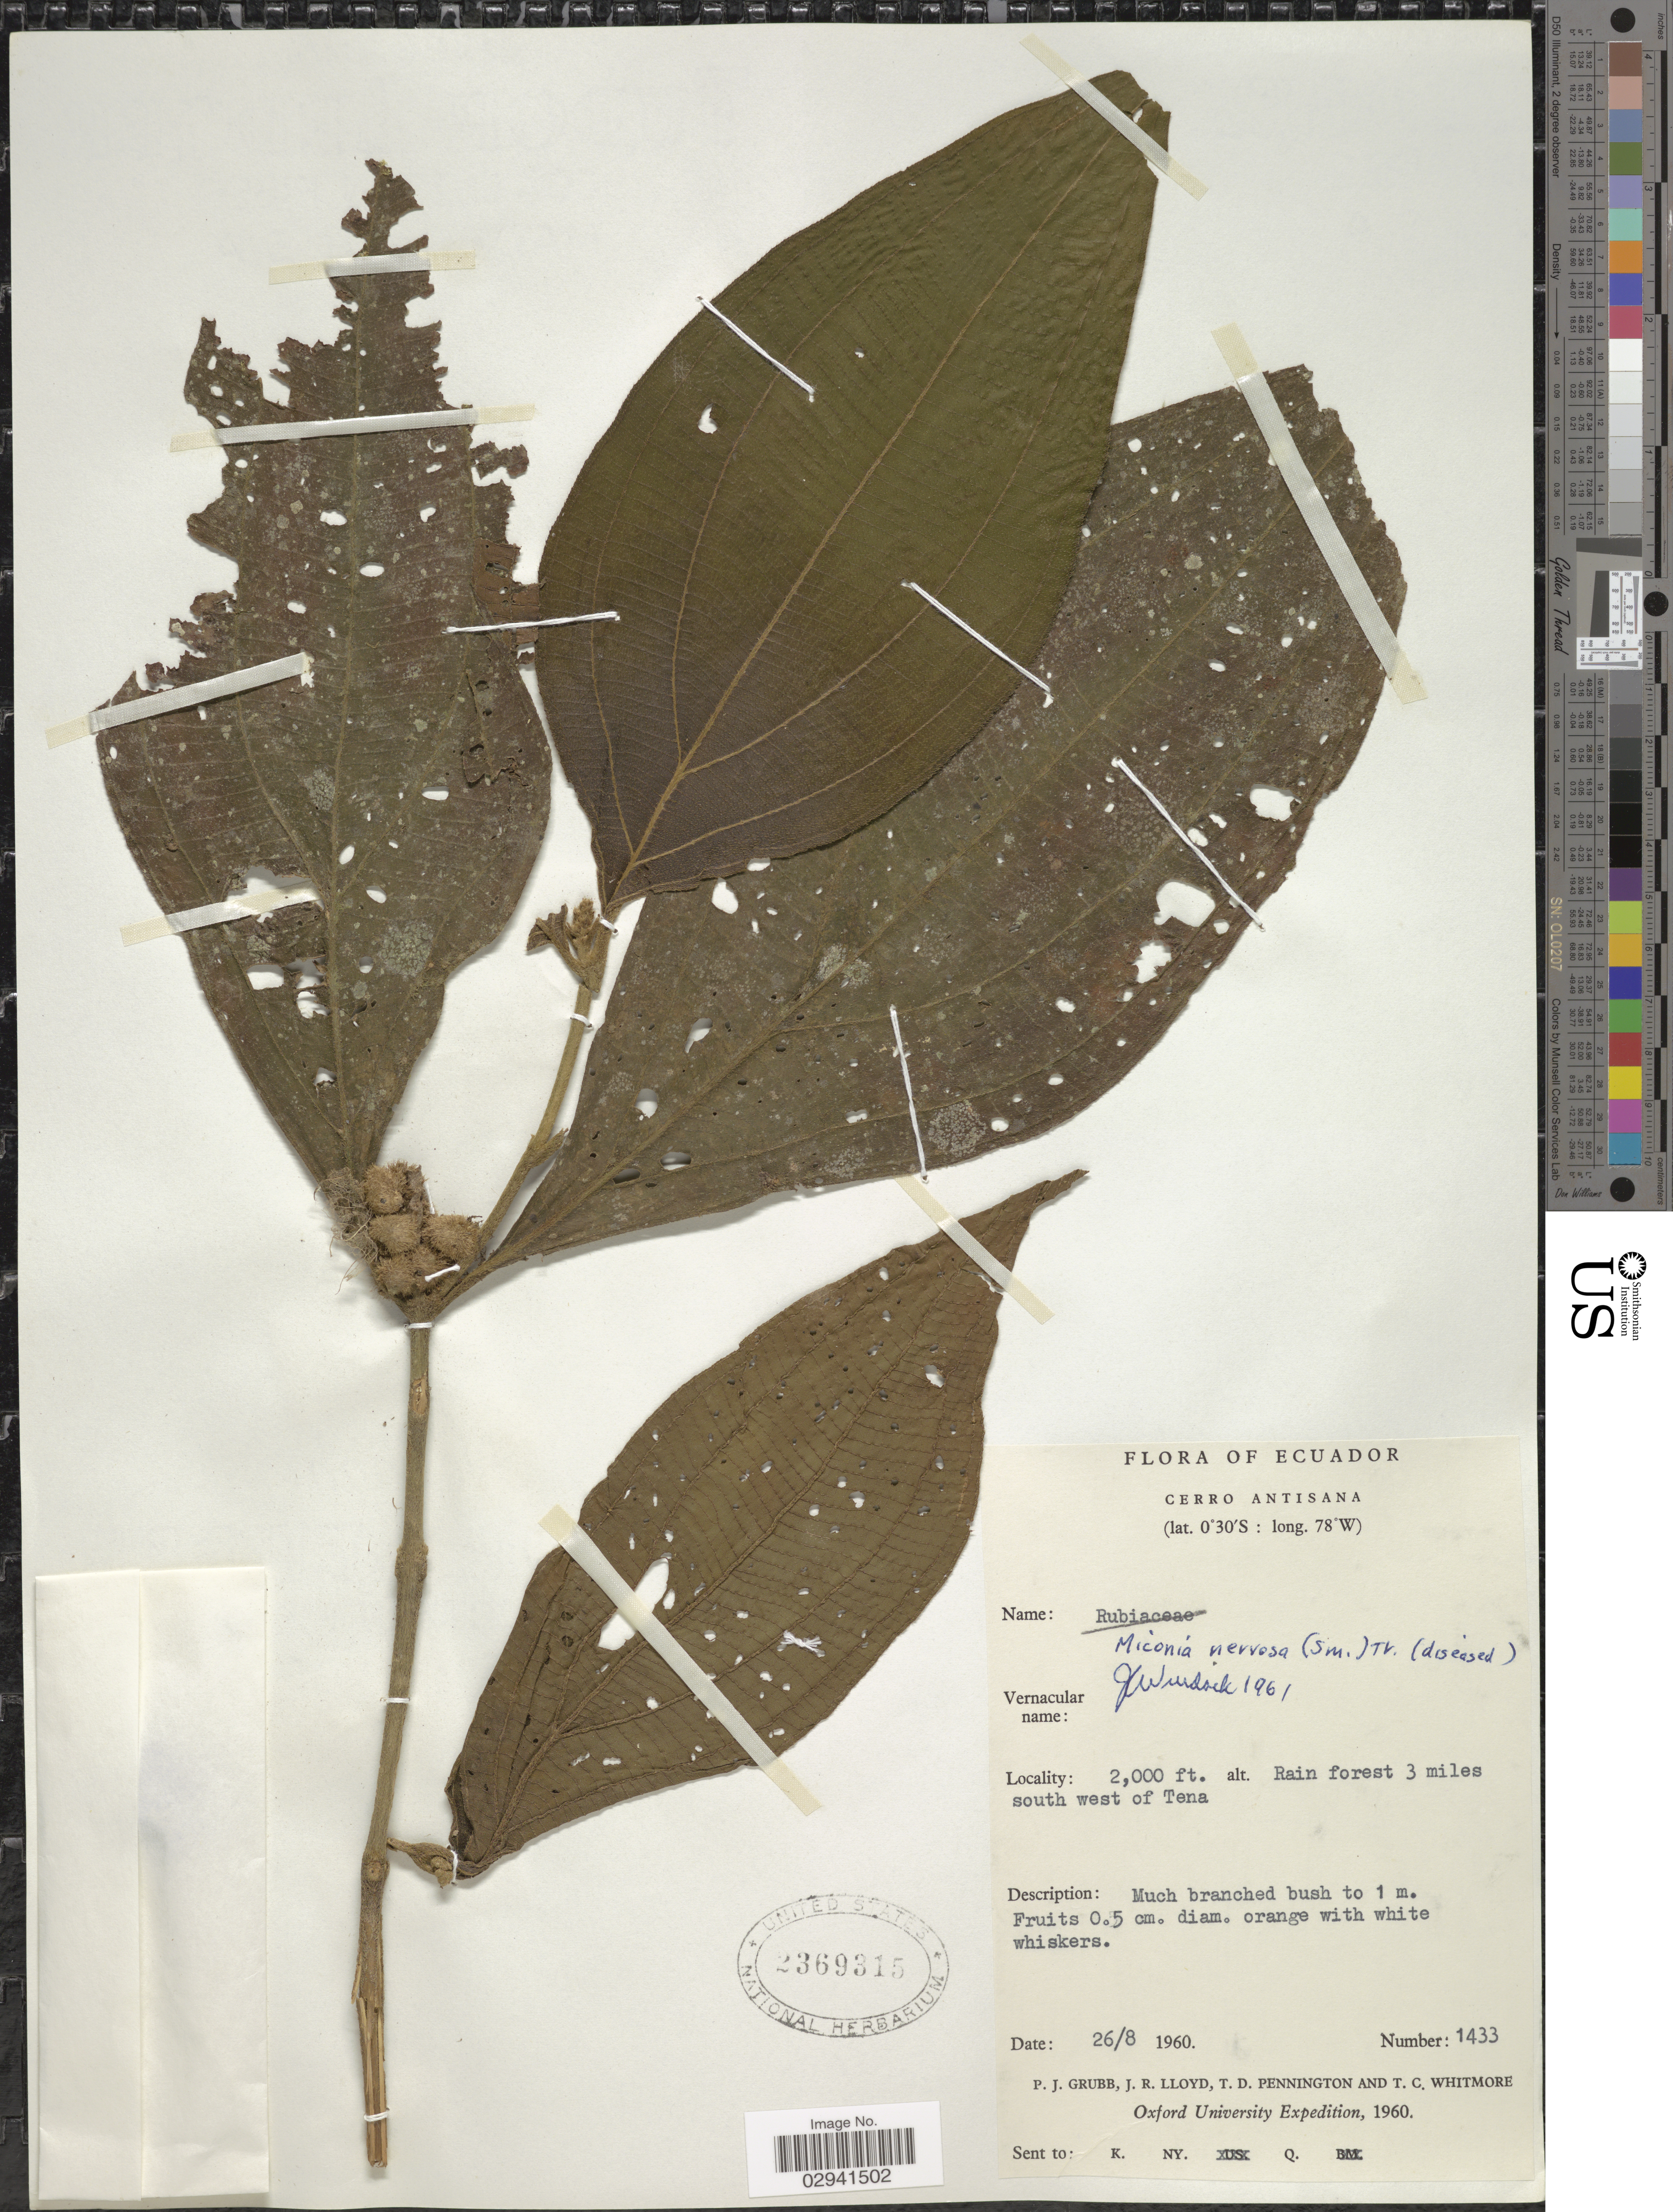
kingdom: Plantae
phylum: Tracheophyta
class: Magnoliopsida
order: Myrtales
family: Melastomataceae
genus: Miconia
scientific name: Miconia nervosa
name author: (Sm.) Triana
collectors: P. J. Grubb, J. R. Lloyd, T. D. Pennington & T. C. Whitmore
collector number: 1433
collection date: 1960-08-26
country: Ecuador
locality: Cerro Antisana, Rain forest 3 miles south west of Tena.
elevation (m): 610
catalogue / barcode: US 2369315